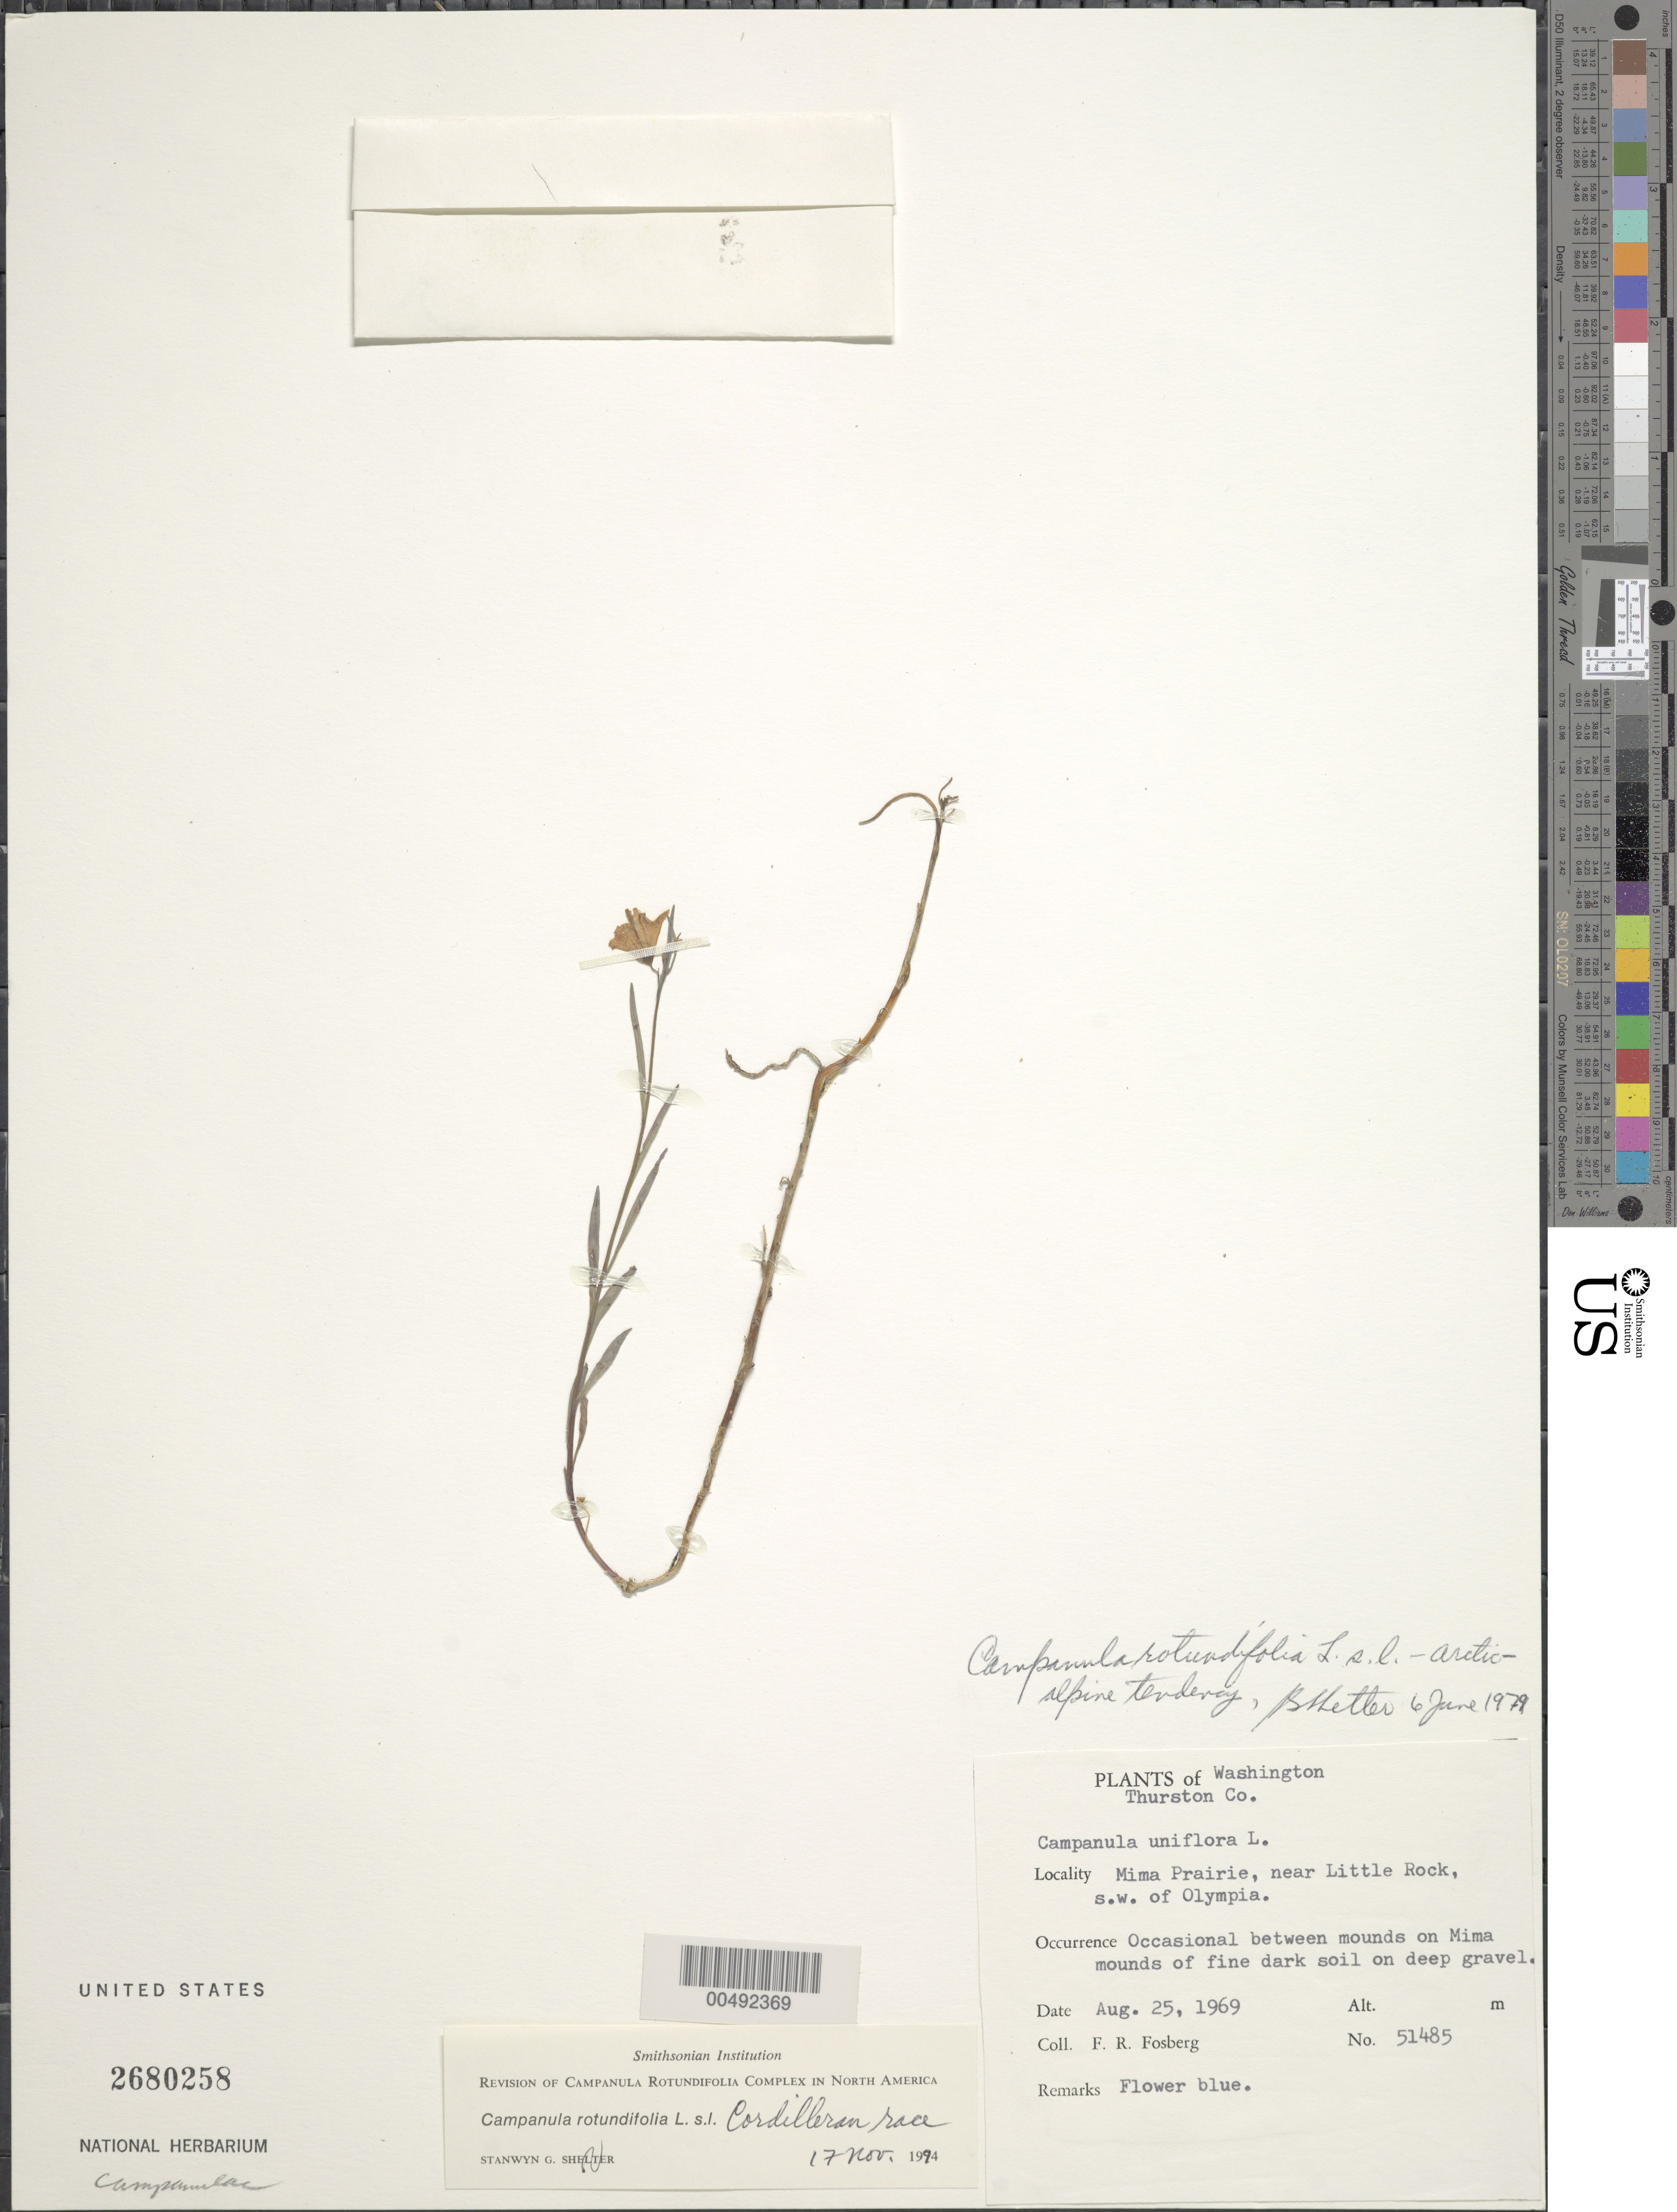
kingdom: Plantae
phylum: Tracheophyta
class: Magnoliopsida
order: Asterales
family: Campanulaceae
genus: Campanula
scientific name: Campanula rotundifolia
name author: L.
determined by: Shetler, Stanwyn G., (US), NMNH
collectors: F. R. Fosberg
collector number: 51485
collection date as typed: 25 Aug 1969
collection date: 1969-08-25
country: United States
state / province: Washington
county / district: Thurston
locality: SW of Olympia, near Little Rock, Mima Prairie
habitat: between mounds on Mima mounds of fine dark soil on deep gravel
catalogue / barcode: US 2680258